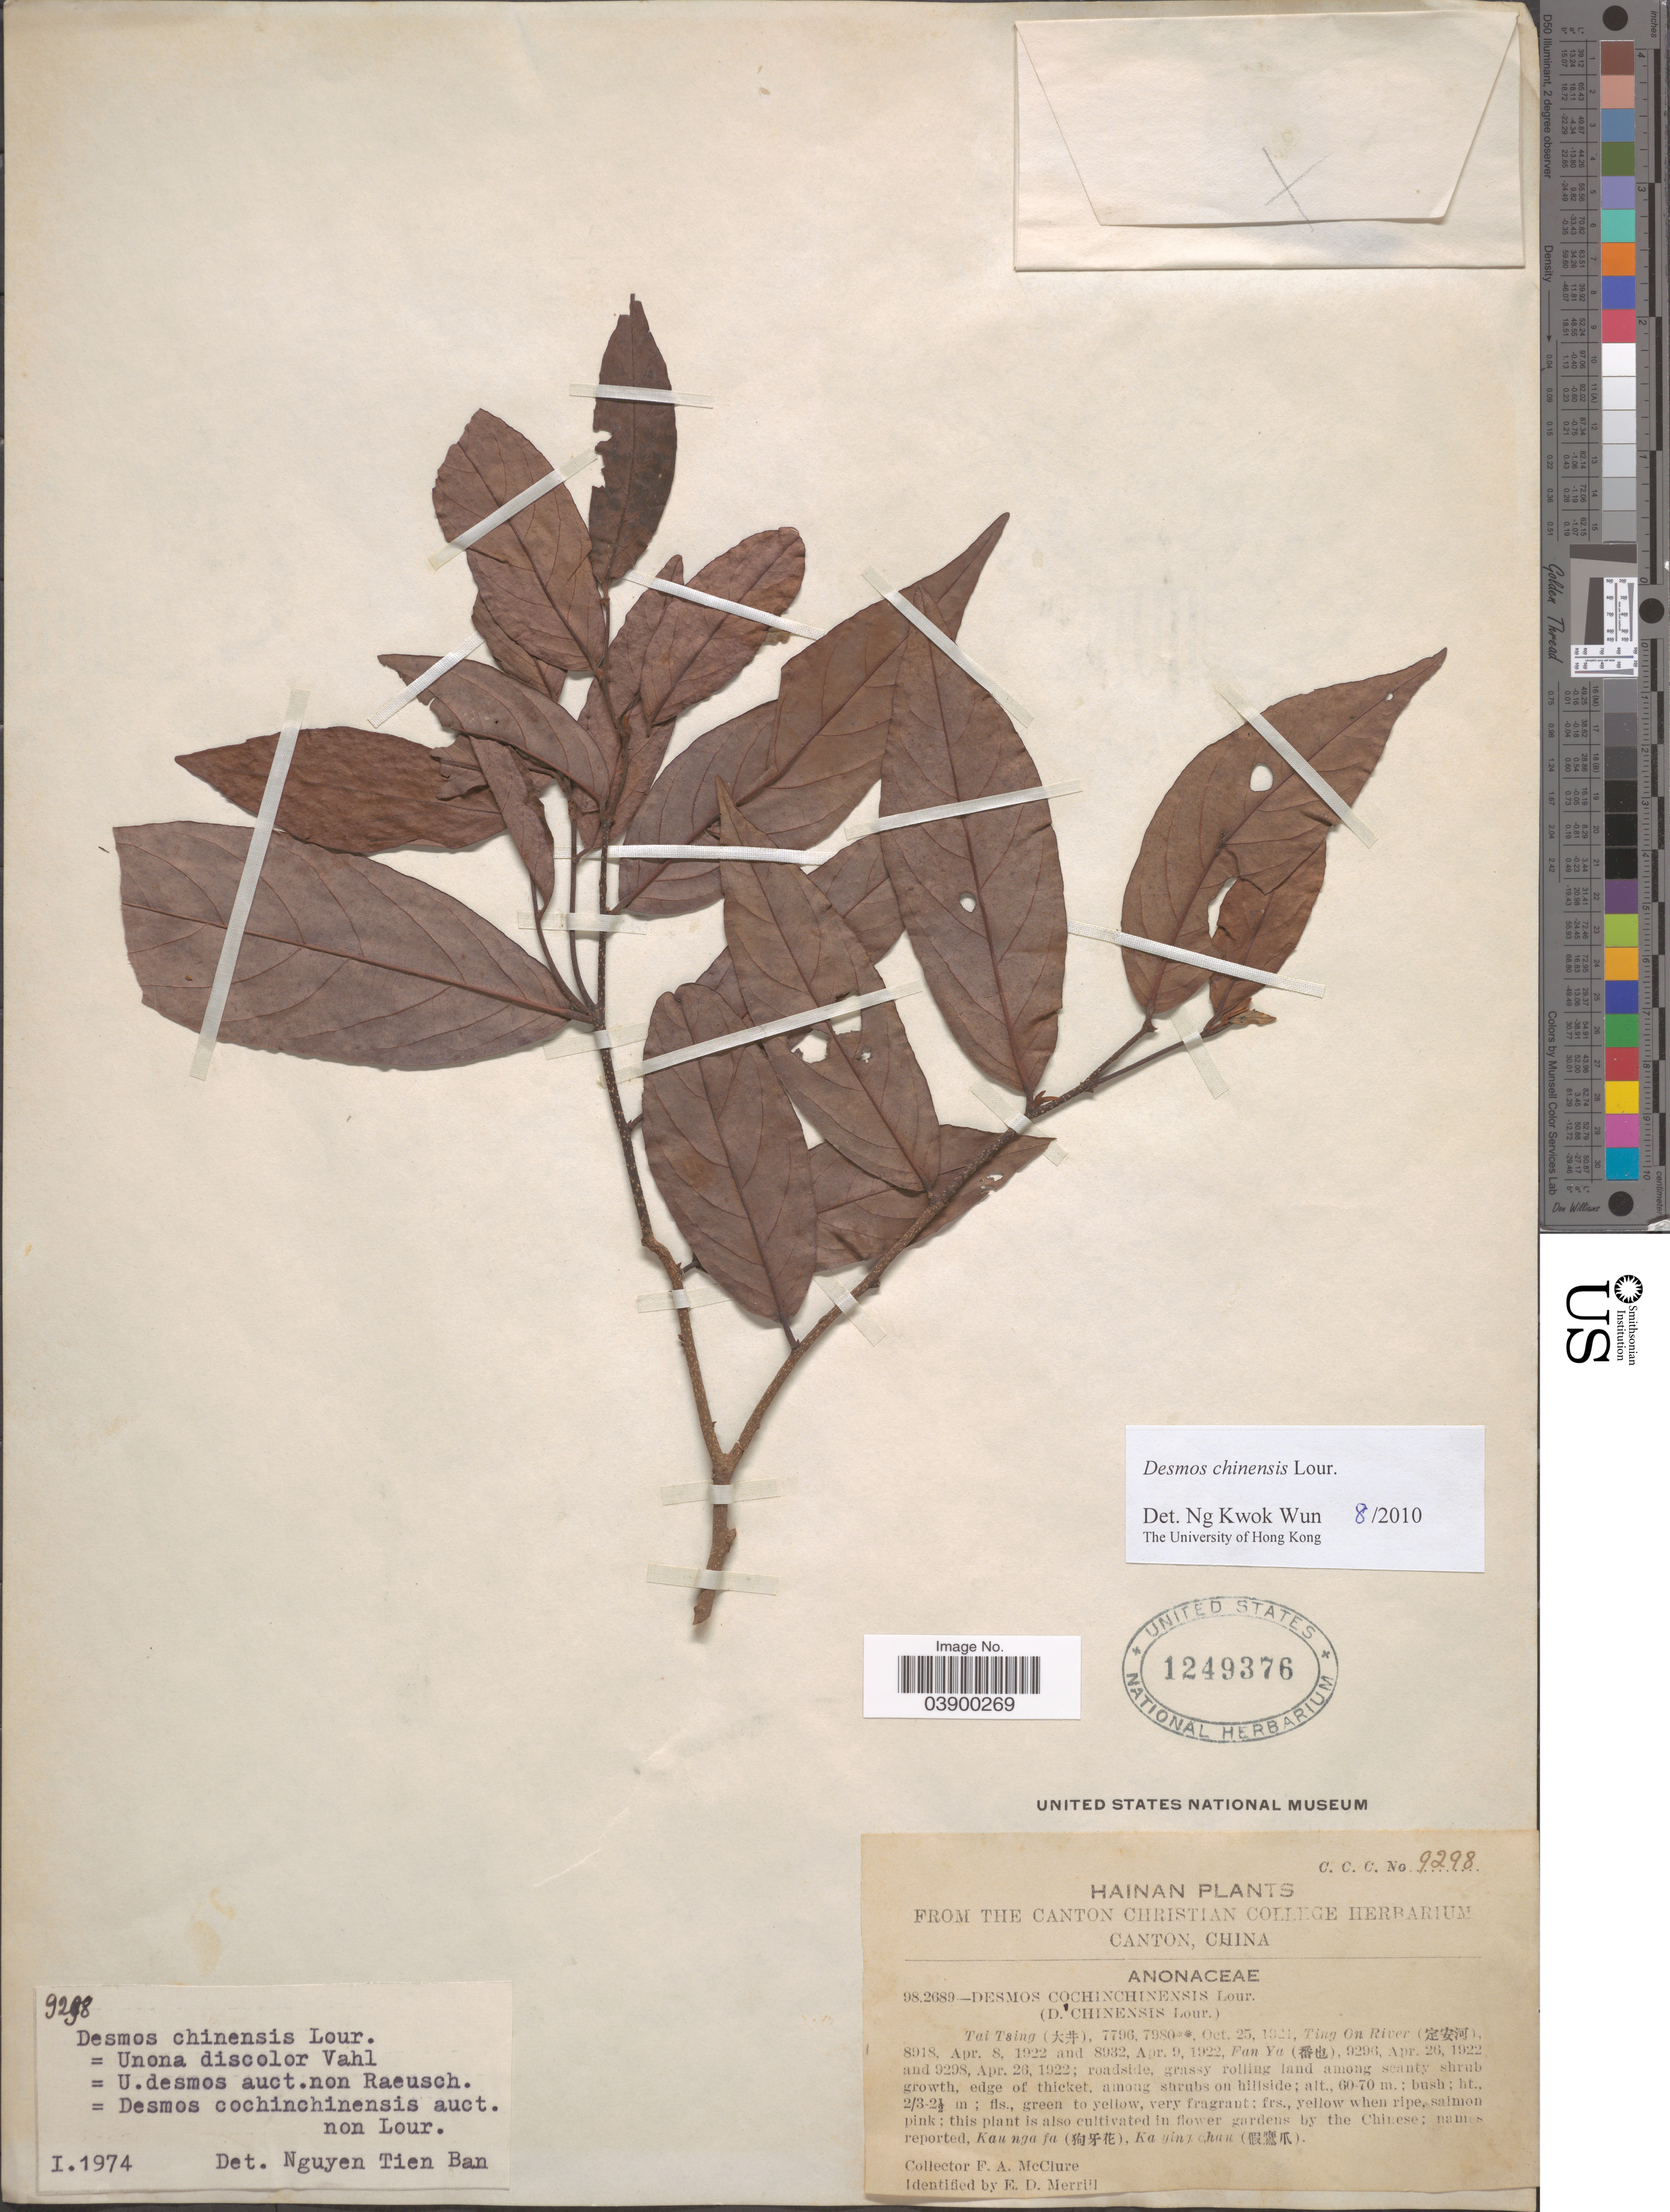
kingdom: Plantae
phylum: Tracheophyta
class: Magnoliopsida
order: Magnoliales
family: Annonaceae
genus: Desmos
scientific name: Desmos chinensis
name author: Lour.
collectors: F. A. McClure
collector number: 9298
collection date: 1922-04-26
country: China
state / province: Hainan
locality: Roadside.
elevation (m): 60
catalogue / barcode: US 1249376